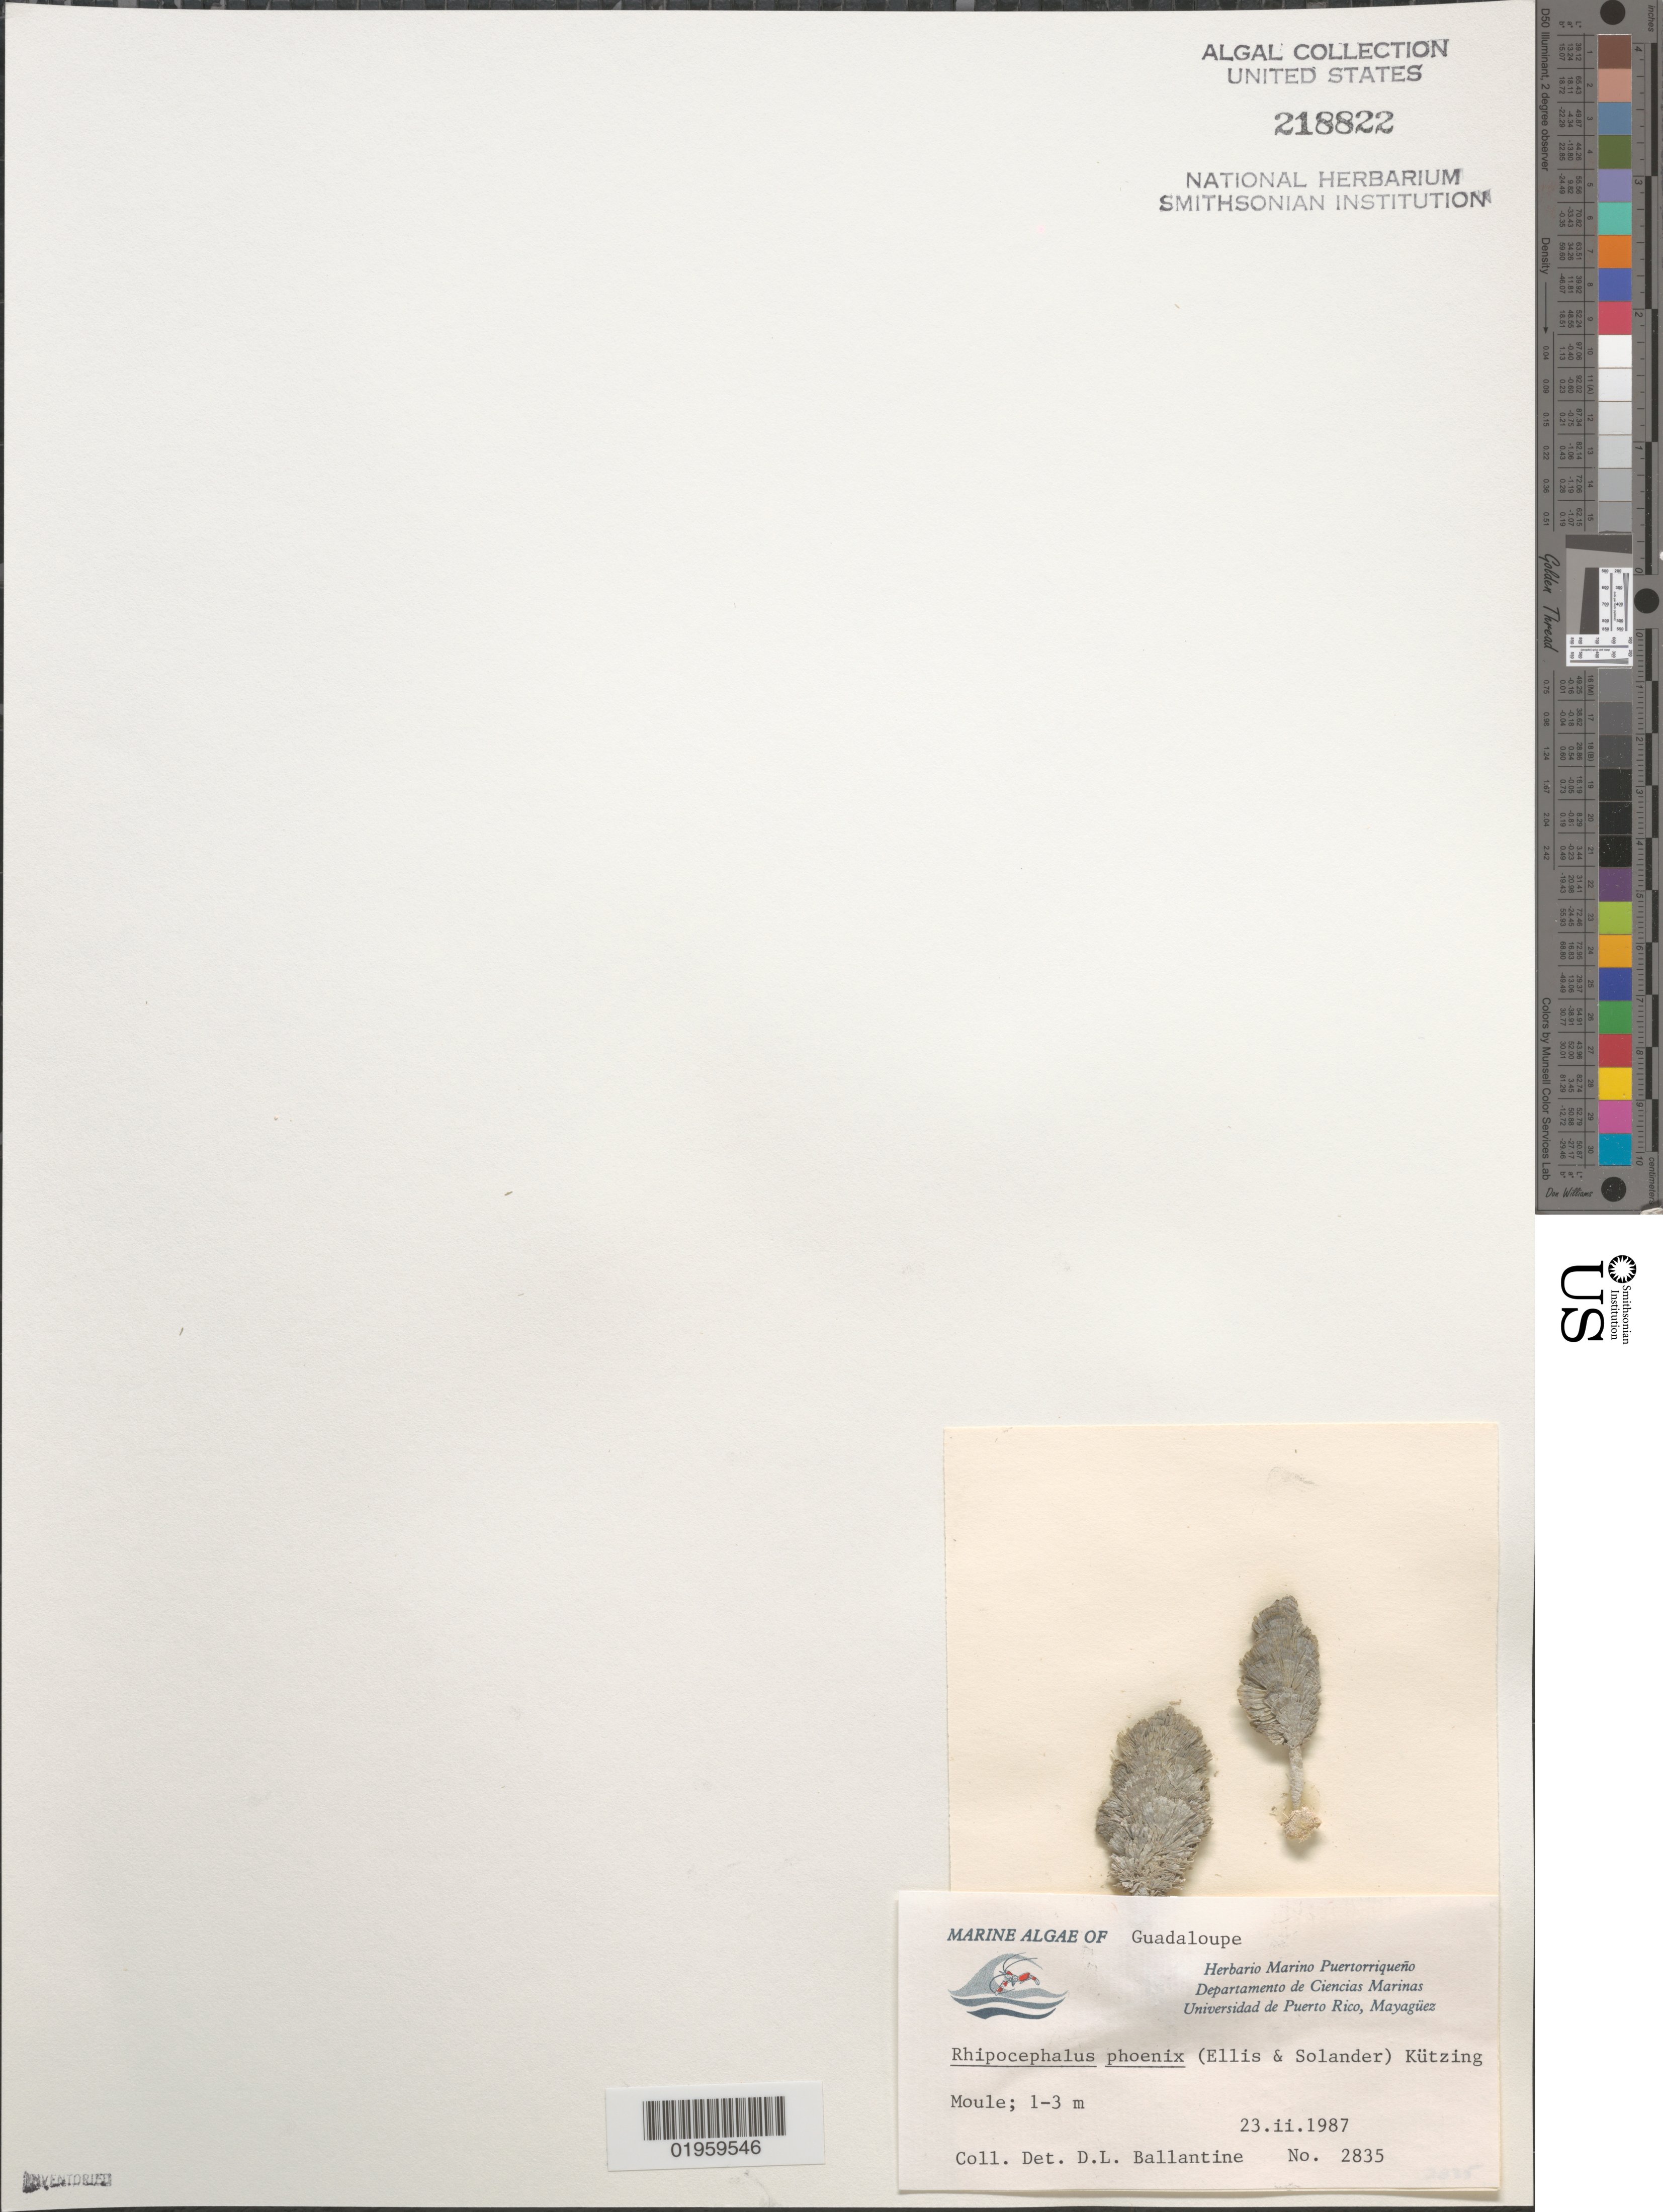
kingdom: Plantae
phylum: Chlorophyta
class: Ulvophyceae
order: Bryopsidales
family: Udoteaceae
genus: Rhipocephalus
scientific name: Rhipocephalus phoenix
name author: (J. Ellis & Sol.) Kütz.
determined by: Ballantine, D. L.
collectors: D.L. Ballantine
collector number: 2835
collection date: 1987-02-23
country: Guadeloupe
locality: Moule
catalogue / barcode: US 218822